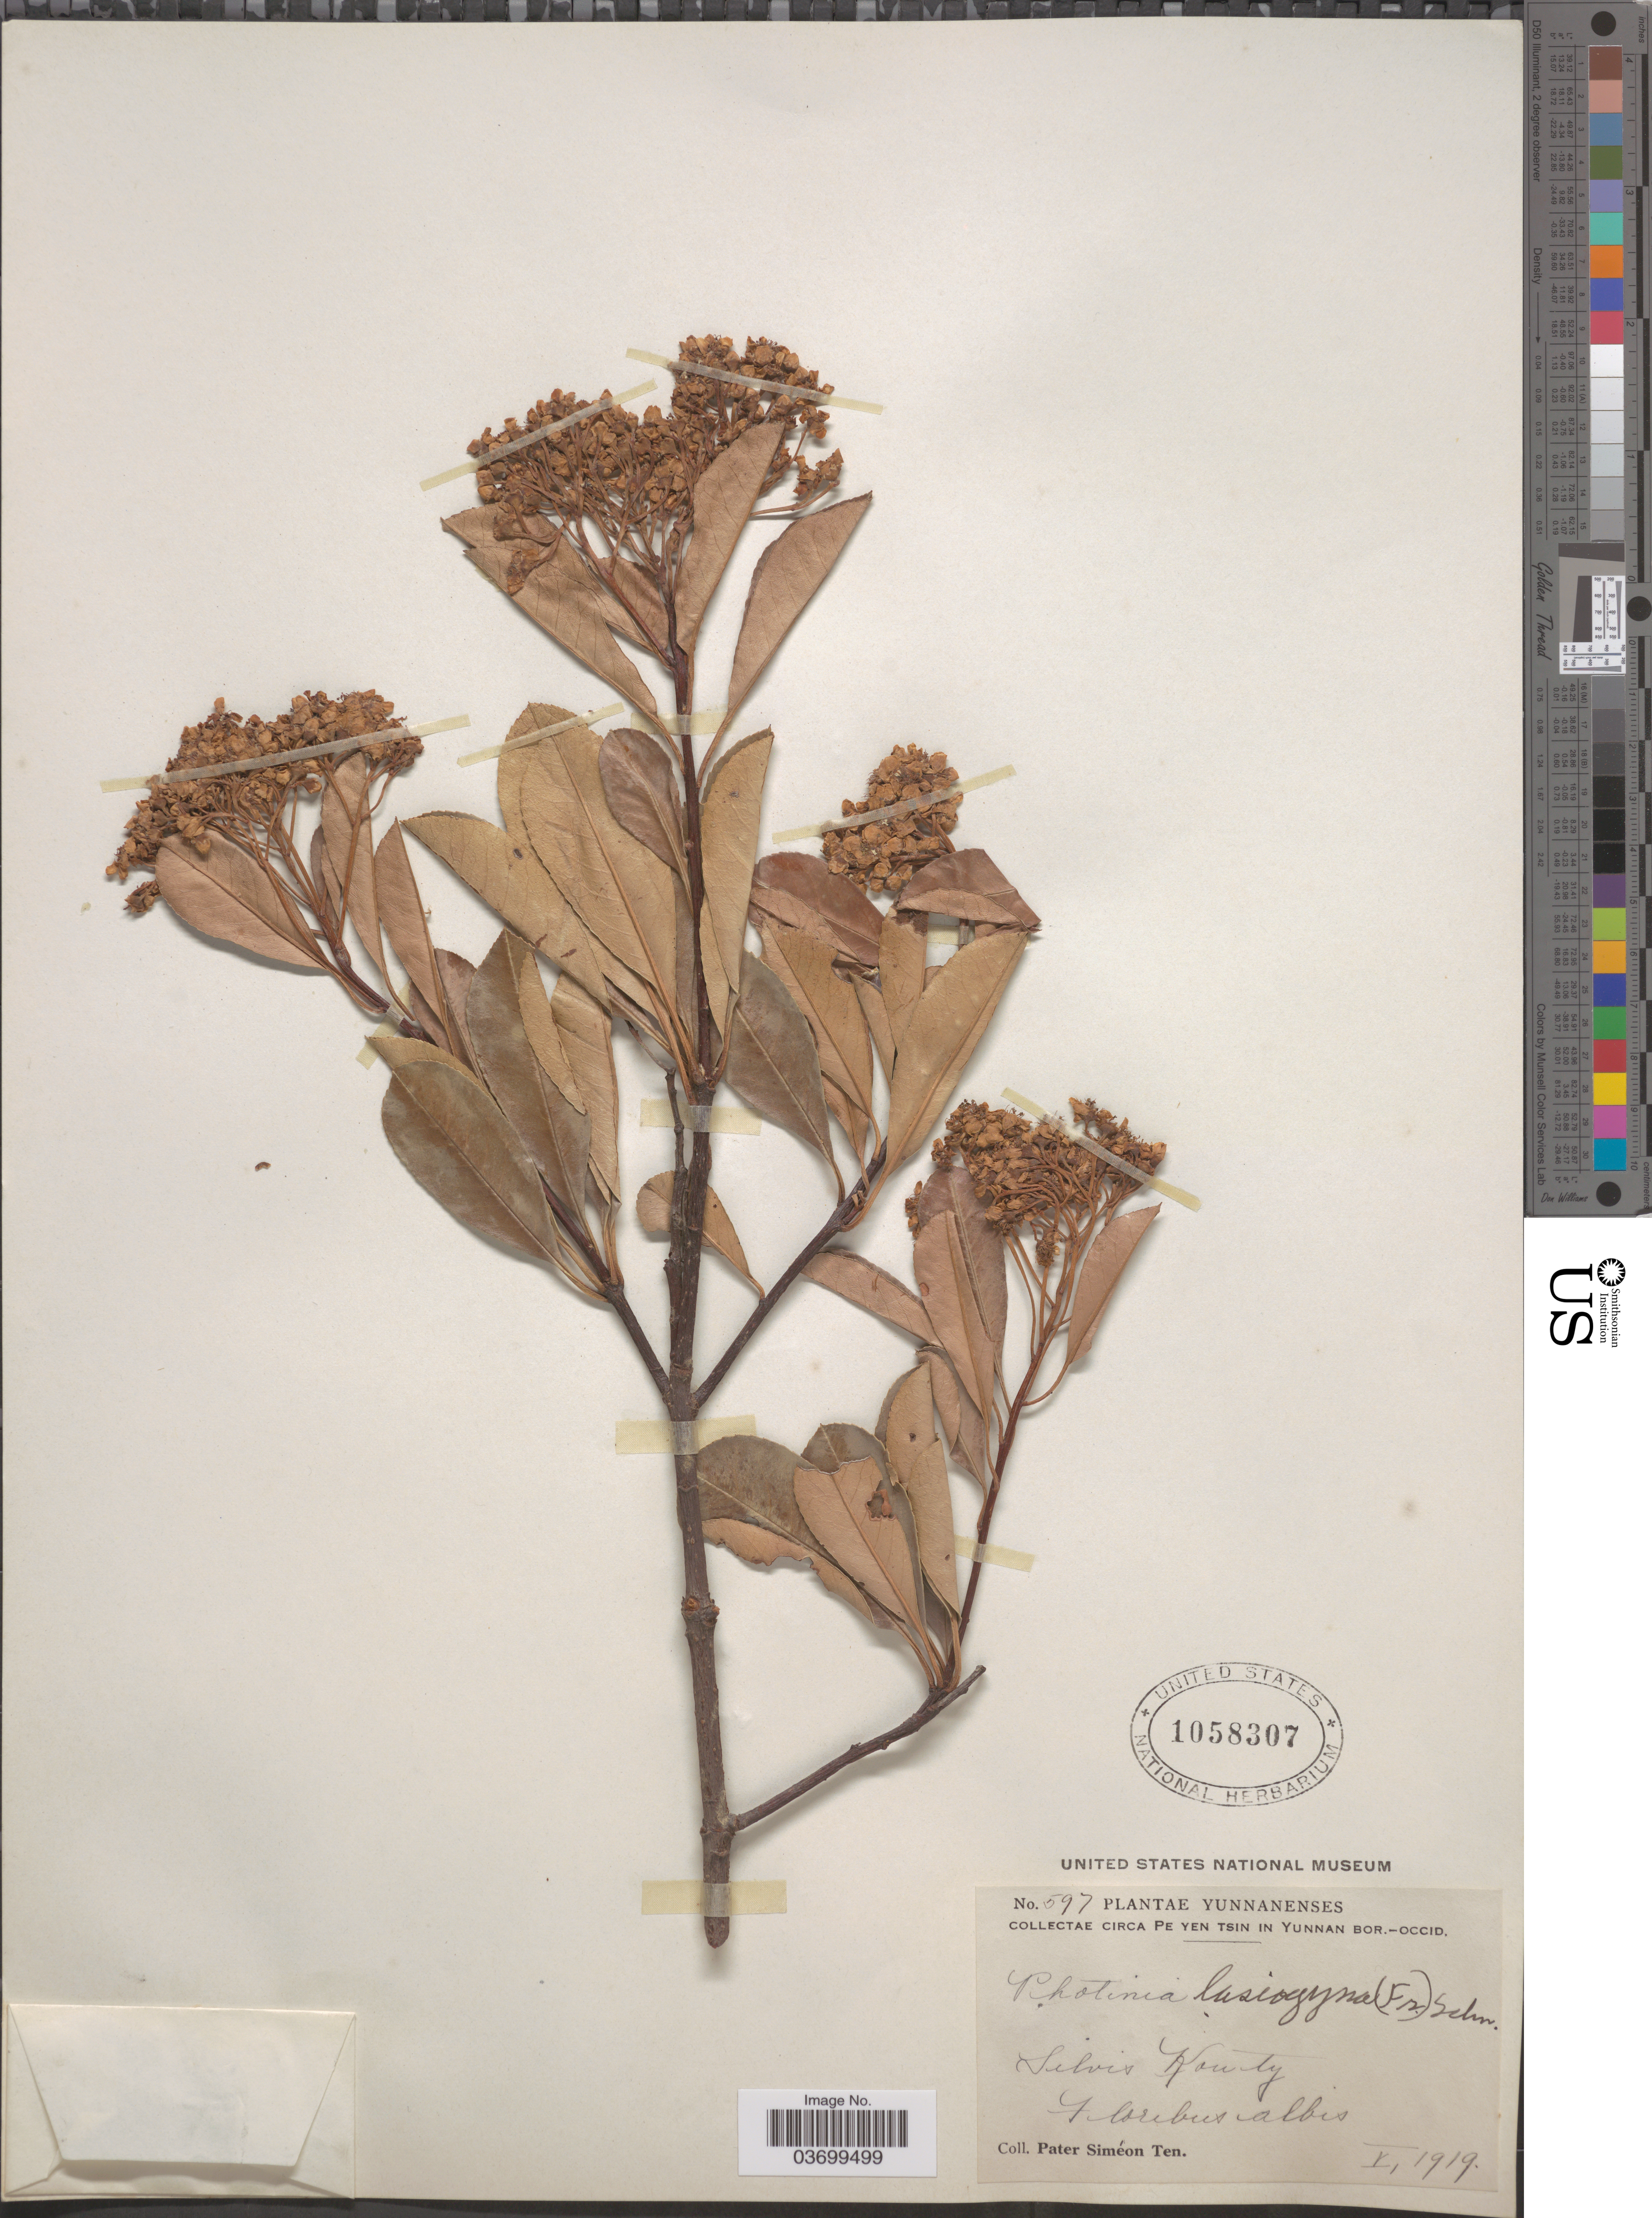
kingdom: Plantae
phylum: Tracheophyta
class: Magnoliopsida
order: Rosales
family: Rosaceae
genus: Photinia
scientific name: Photinia lasiogyna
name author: (Franch.) C.K. Schneid.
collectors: P. S. Ten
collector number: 597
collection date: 1919-05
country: China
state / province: Yunnan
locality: Circa Pe Yen Tsin in Yunnan Bor.-occid. Silvis Konty [interpreted].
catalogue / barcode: US 1058307